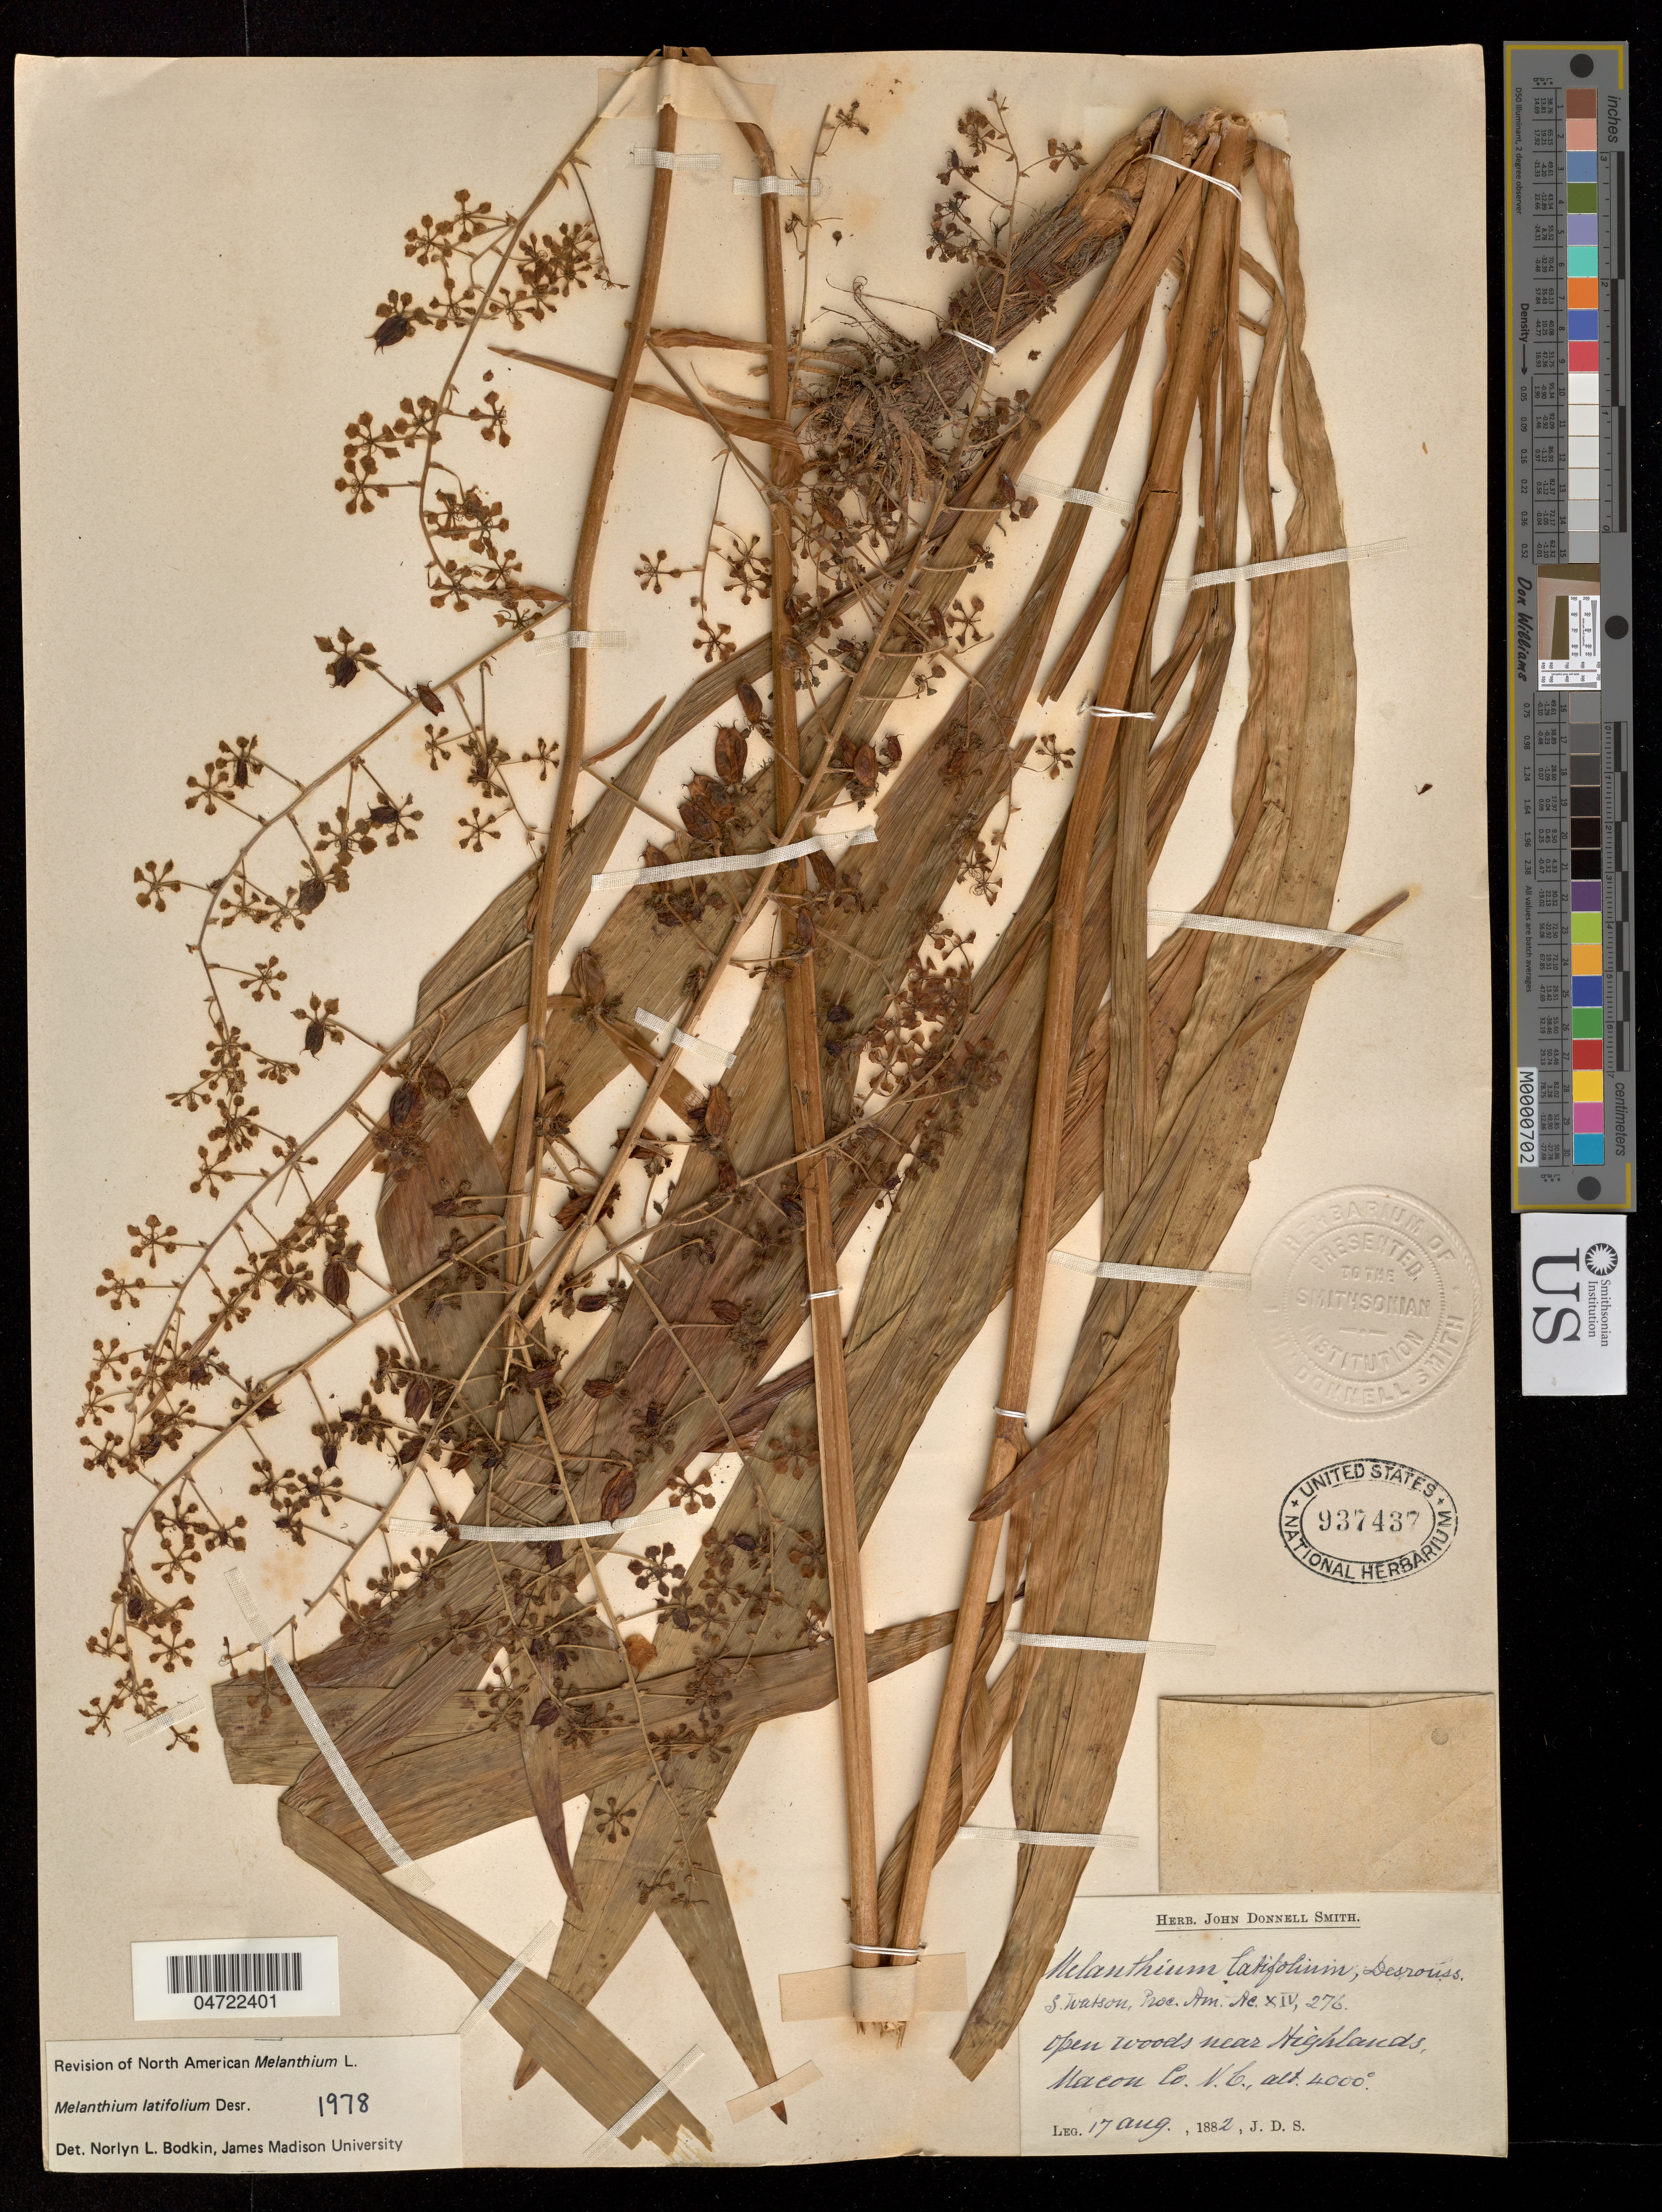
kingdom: Plantae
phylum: Tracheophyta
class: Liliopsida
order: Liliales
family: Melanthiaceae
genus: Melanthium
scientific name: Melanthium latifolium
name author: Desr.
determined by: Bodkin, N. L.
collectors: J. Donnell Smith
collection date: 1882-08-17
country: United States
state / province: North Carolina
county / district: Macon County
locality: Near Highlands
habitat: Open woods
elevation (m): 1219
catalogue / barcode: US 937437